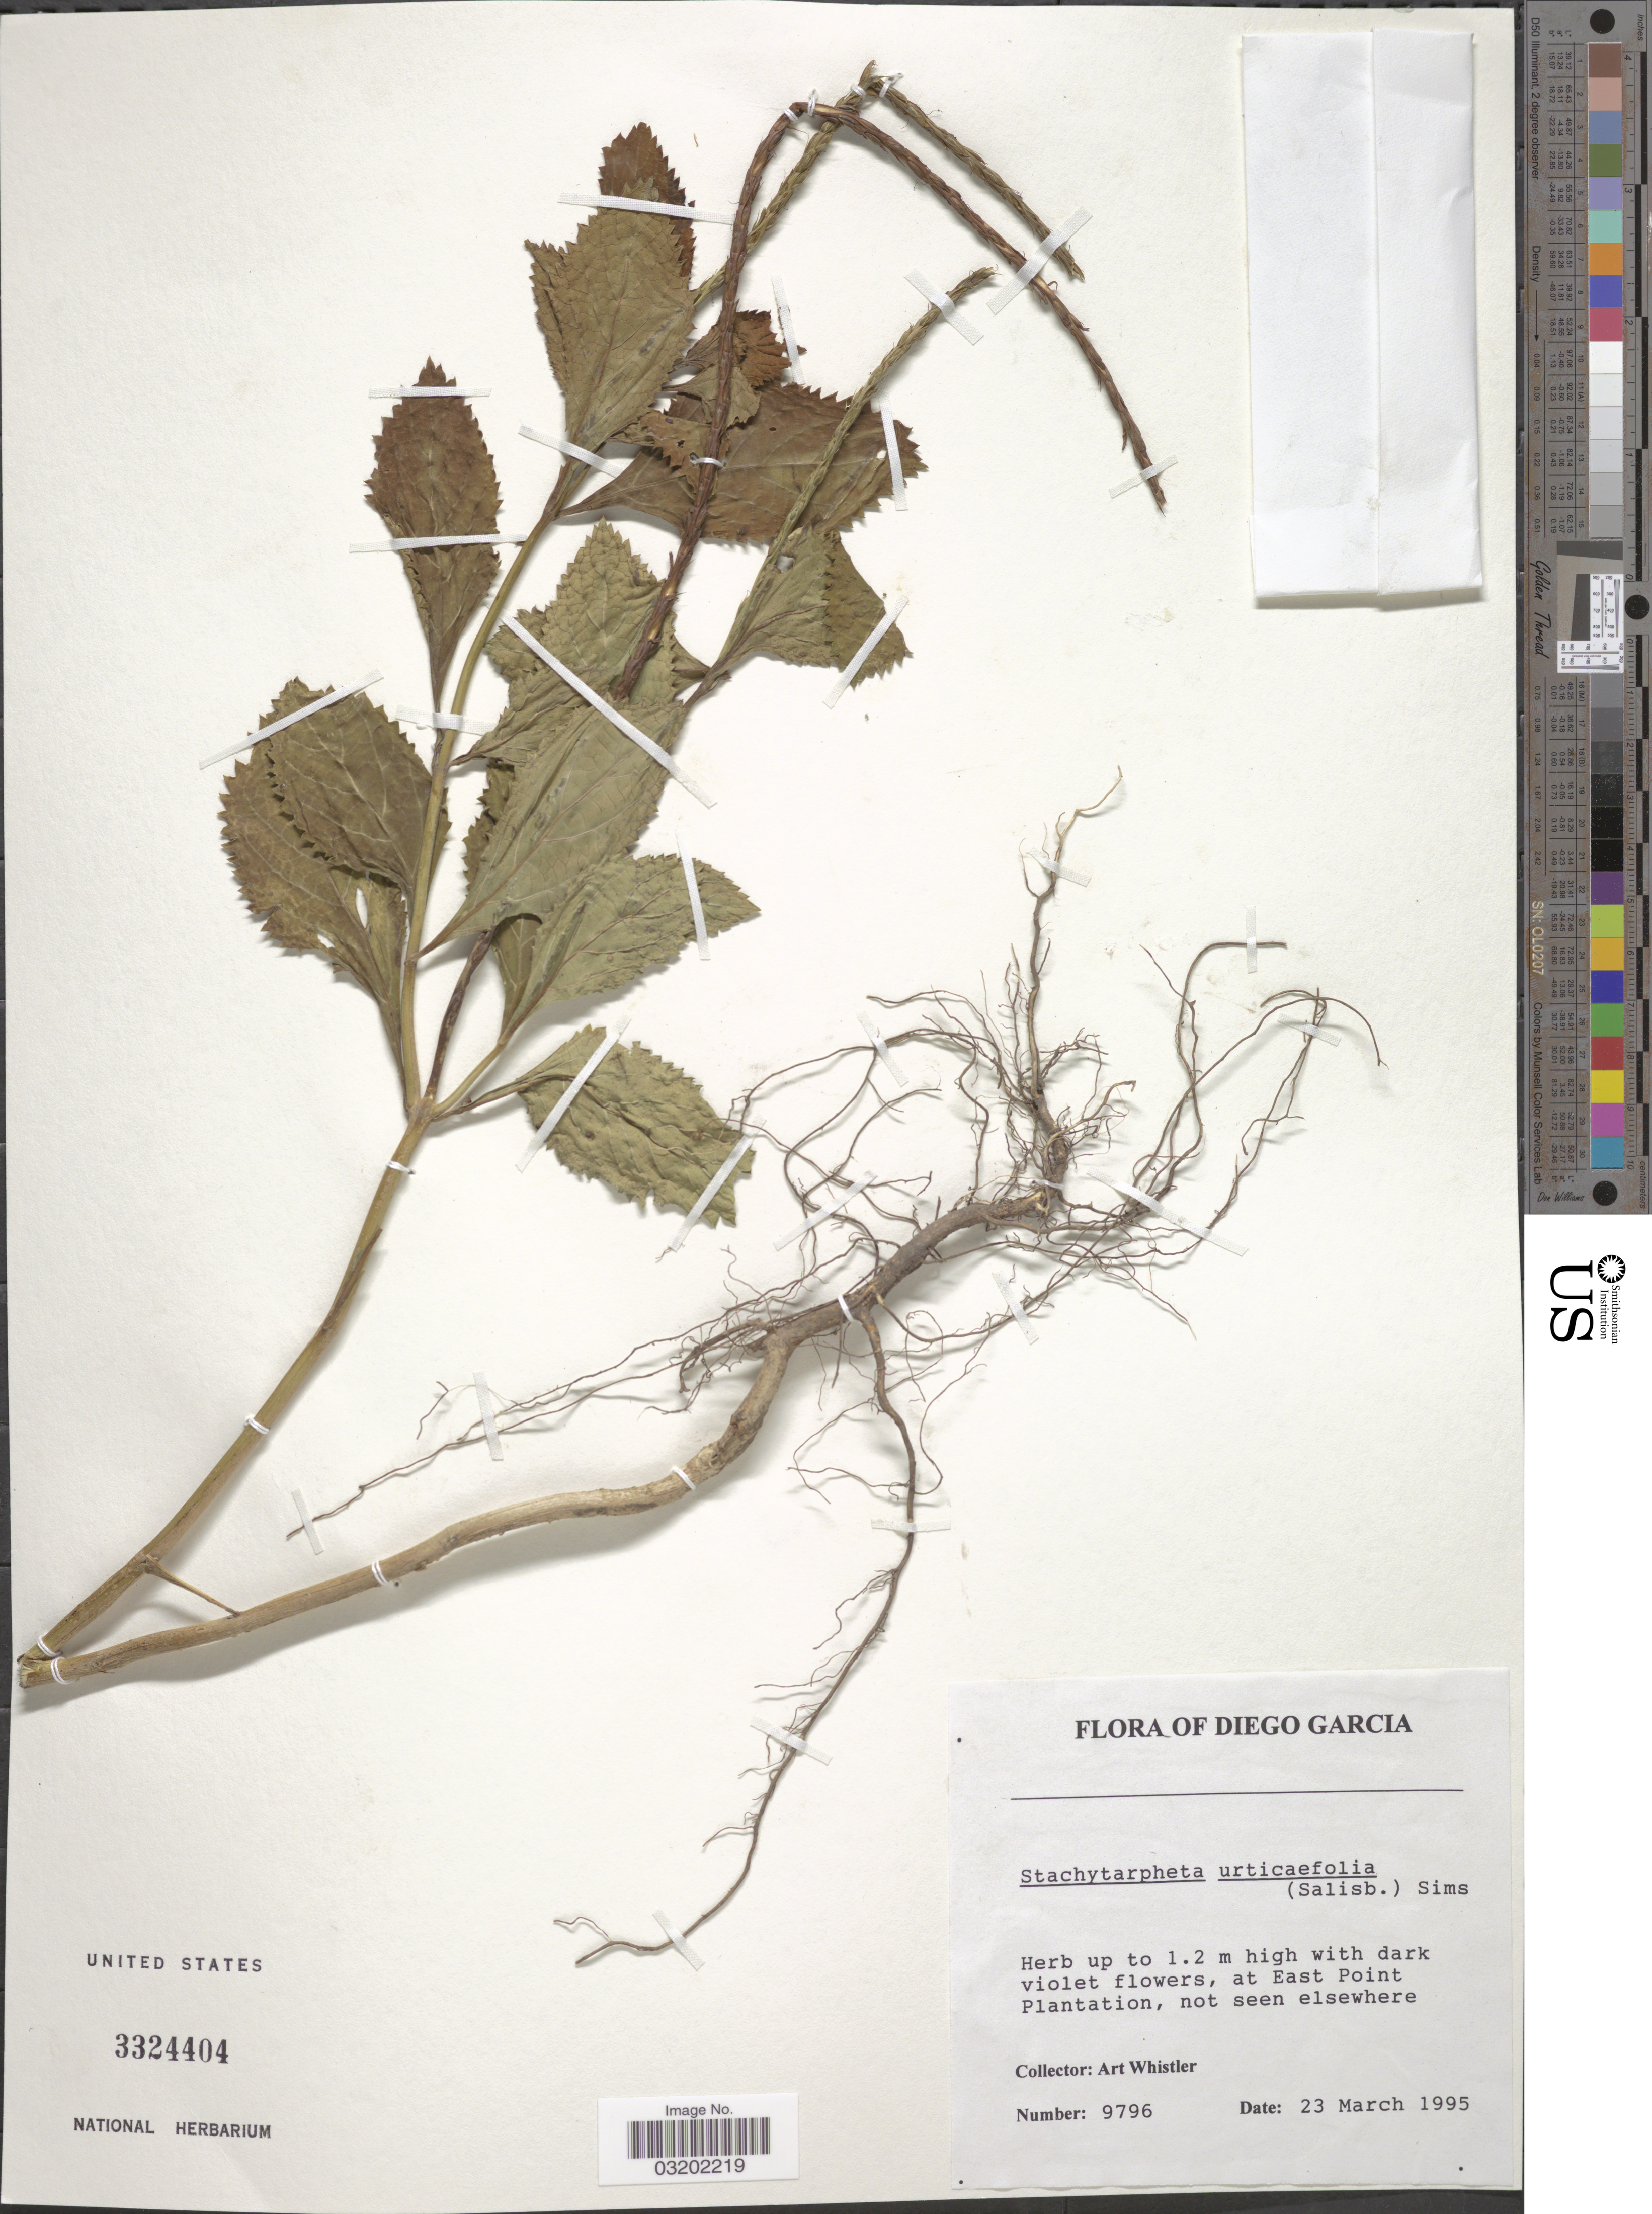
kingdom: Plantae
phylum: Tracheophyta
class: Magnoliopsida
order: Lamiales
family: Verbenaceae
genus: Stachytarpheta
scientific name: Stachytarpheta urticifolia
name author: Sims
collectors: A. Whistler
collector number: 9796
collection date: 1995-03-23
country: British Indian Ocean Territory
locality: Diego Garcia. East Point Plantation.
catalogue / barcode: US 3324404